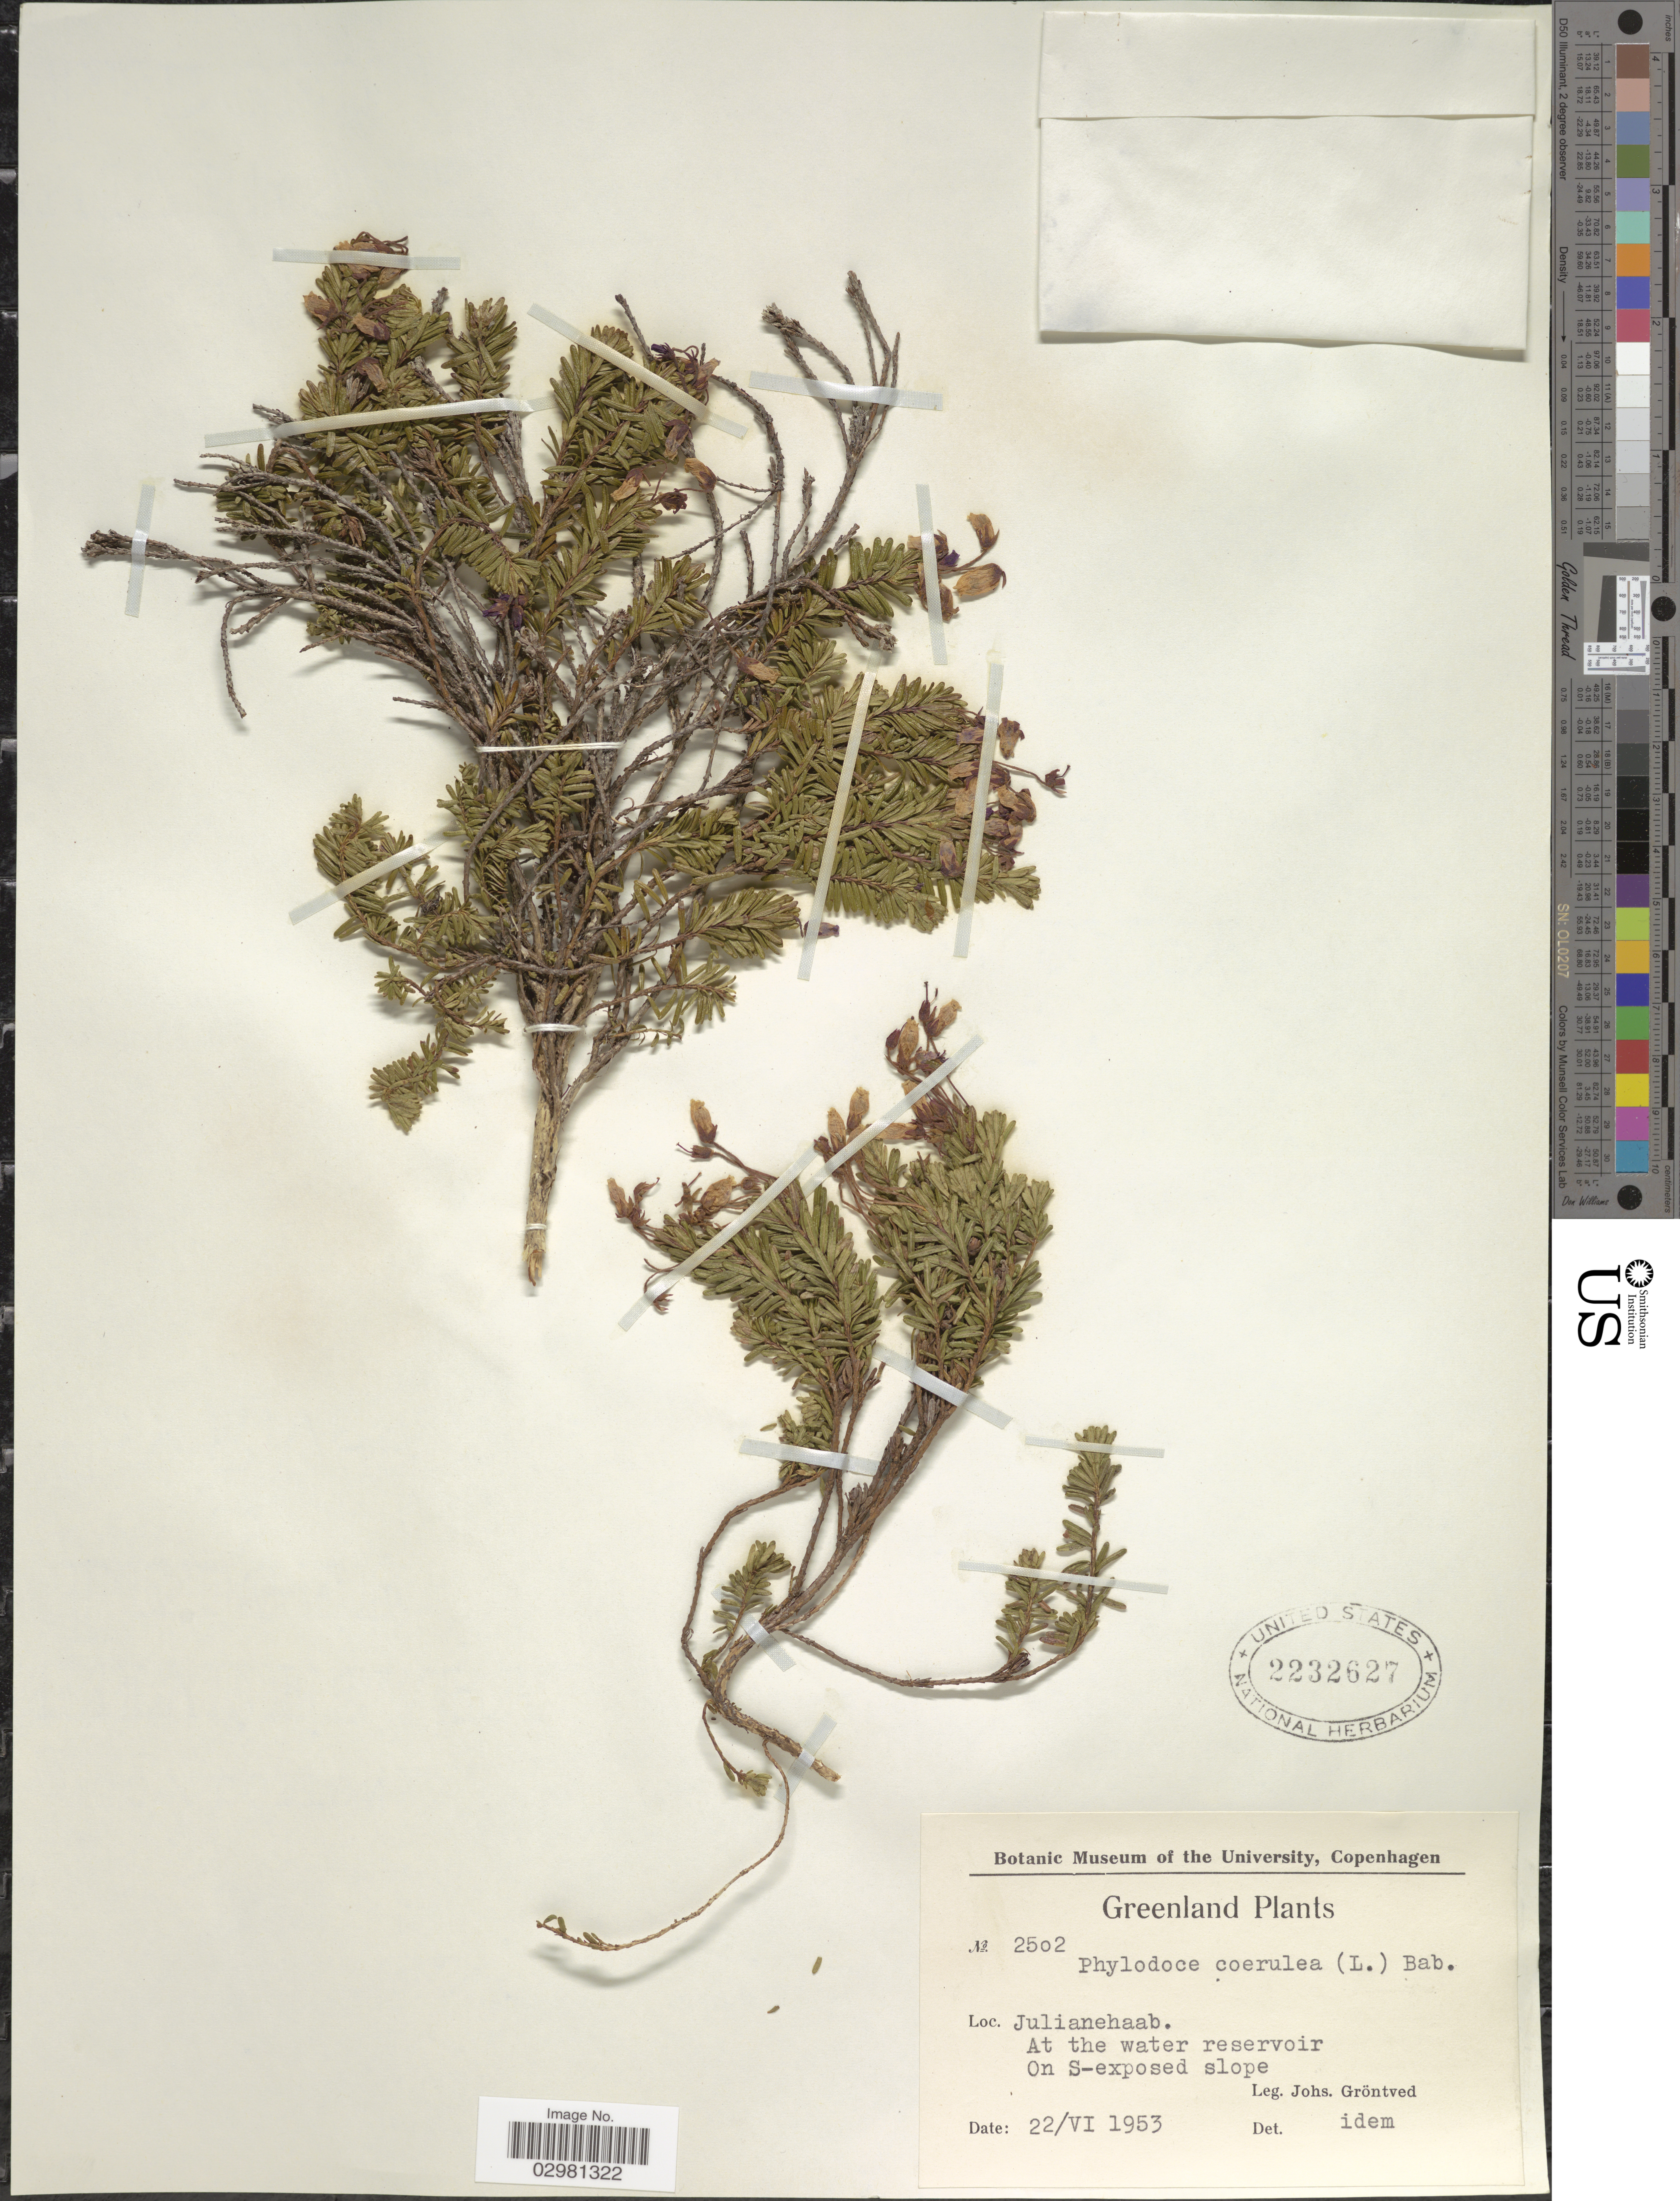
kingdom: Plantae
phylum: Tracheophyta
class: Magnoliopsida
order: Ericales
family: Ericaceae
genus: Phyllodoce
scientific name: Phyllodoce caerulea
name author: (L.) Bab.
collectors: J. Gröntved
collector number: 2502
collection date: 1953-06-22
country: Greenland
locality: Julianehaab. At the water reservoir, On S-exposed slope.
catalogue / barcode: US 2232627